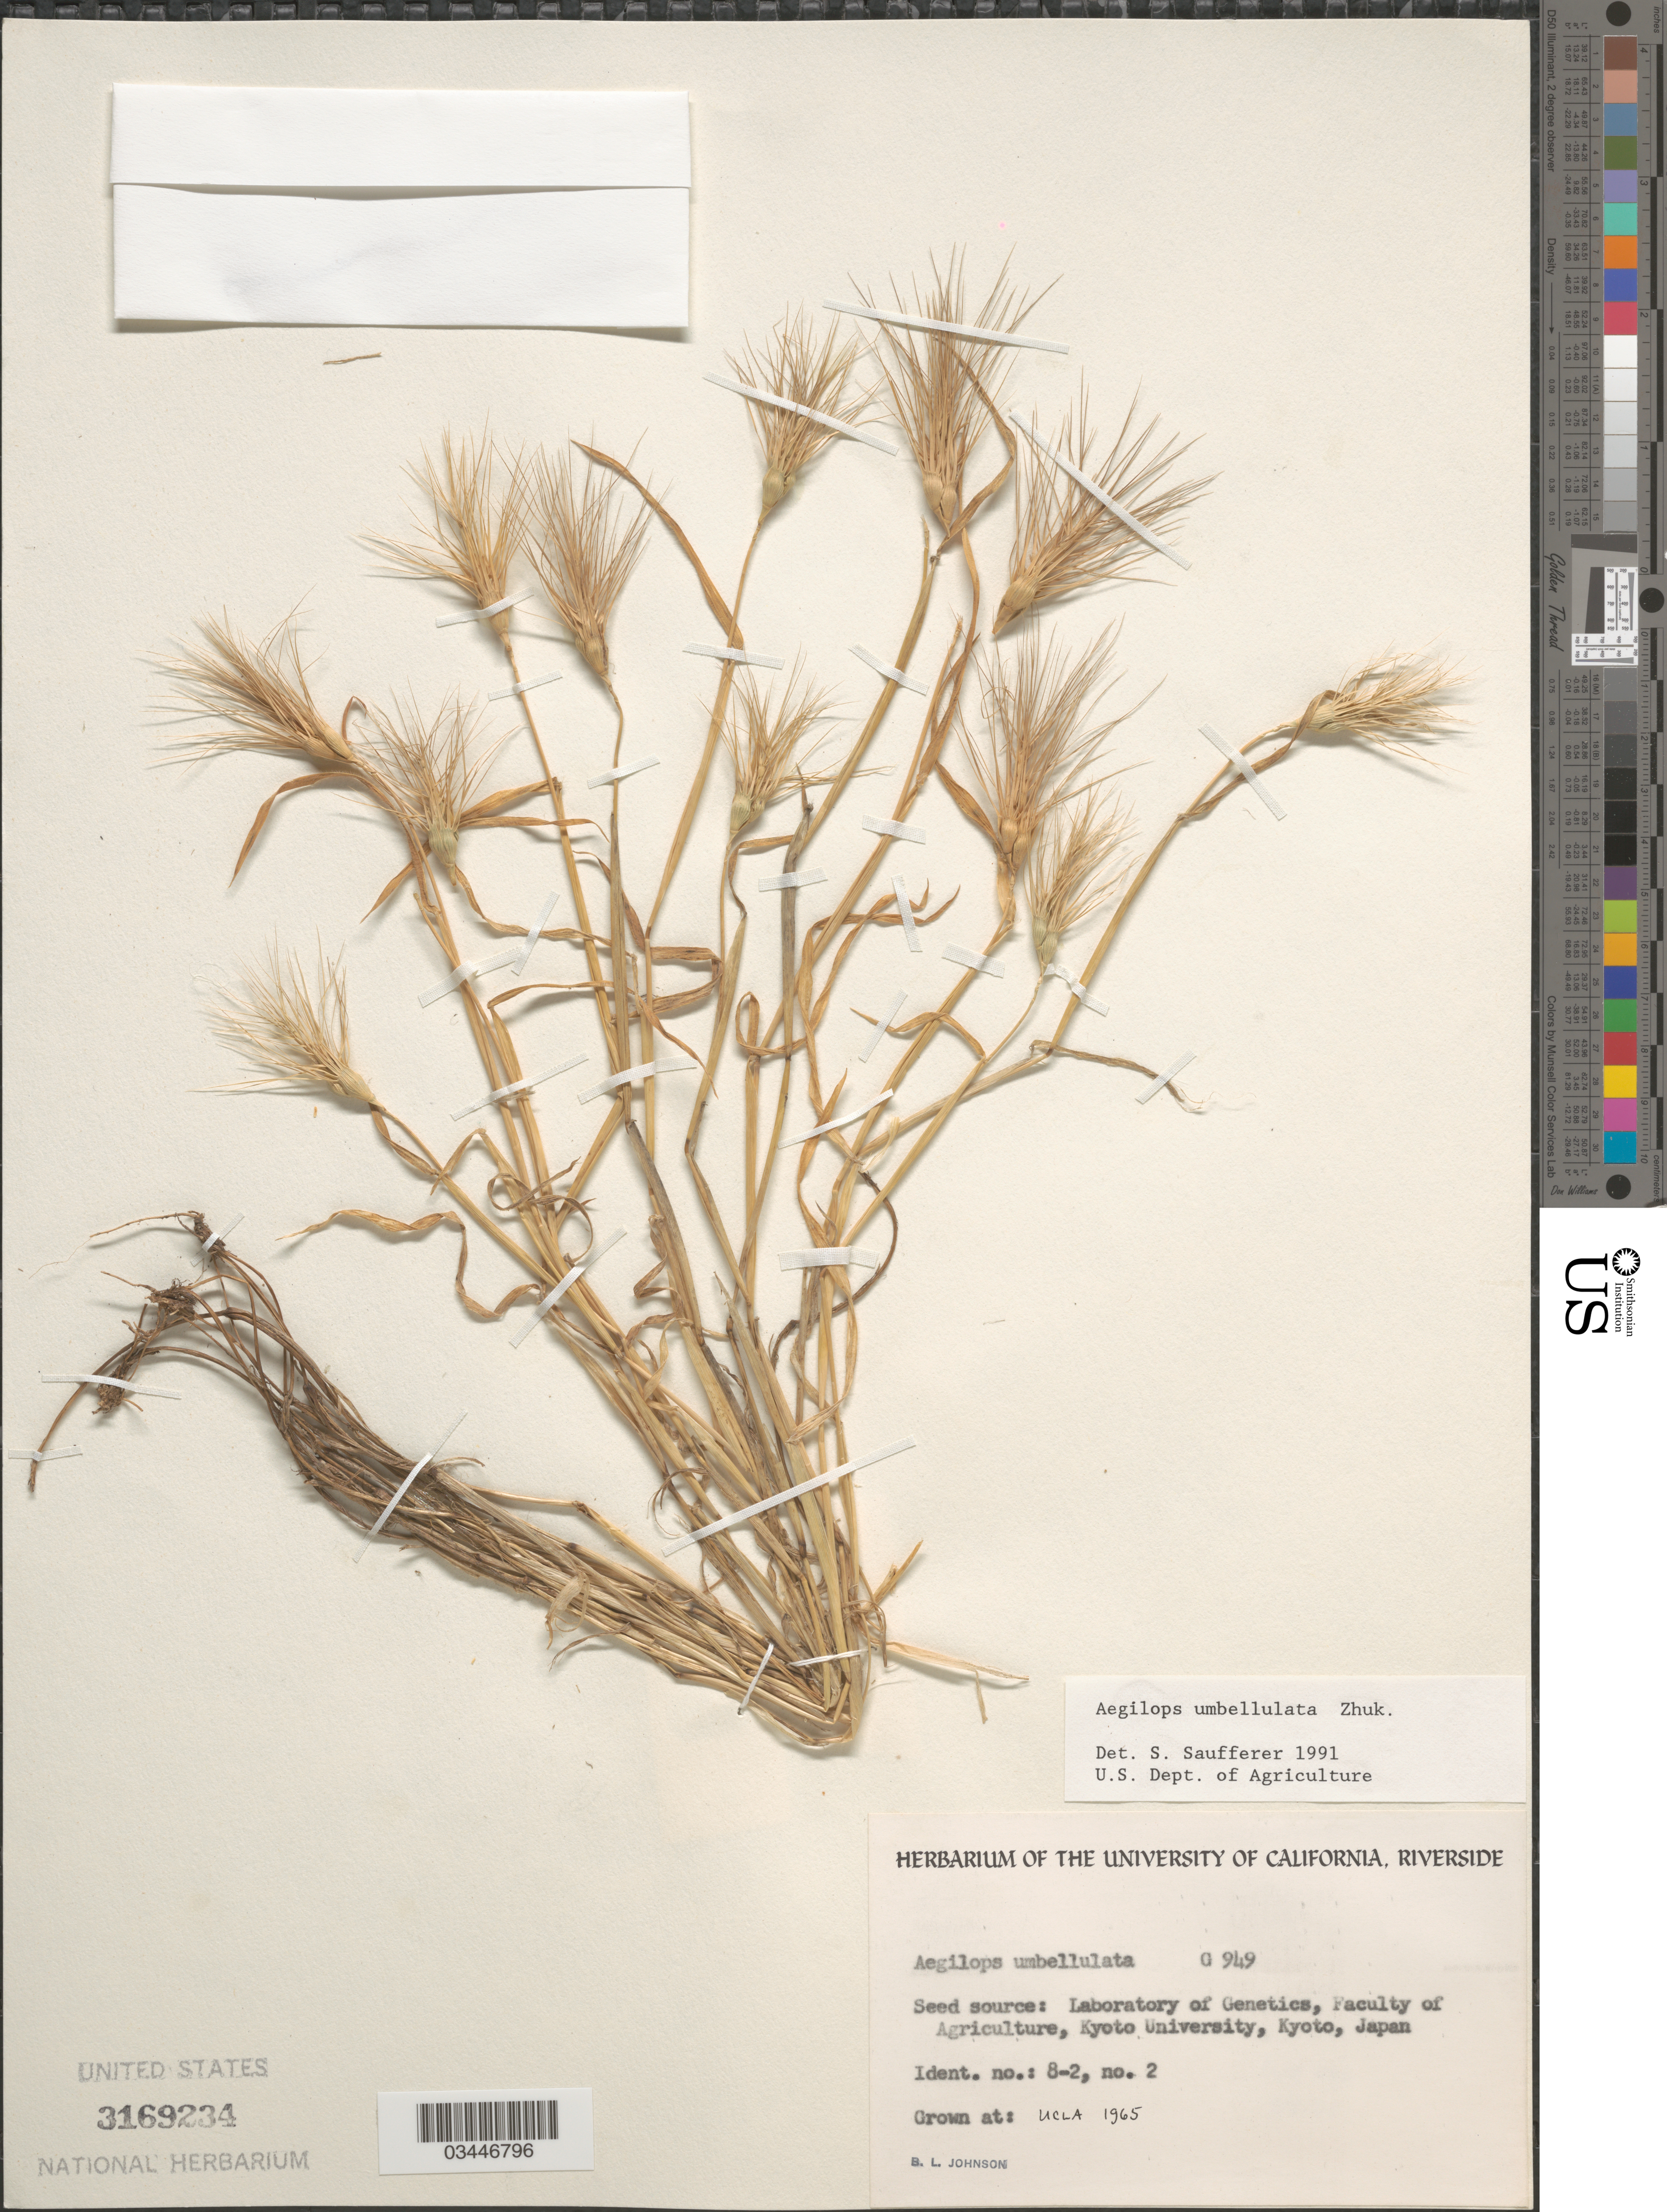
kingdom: Plantae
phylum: Tracheophyta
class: Liliopsida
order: Poales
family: Poaceae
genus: Aegilops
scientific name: Aegilops umbellulata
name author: Zhuk.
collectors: B. Johnson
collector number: G949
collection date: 1965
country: United States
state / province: California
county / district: Los Angeles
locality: UCLA.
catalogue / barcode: US 3169234